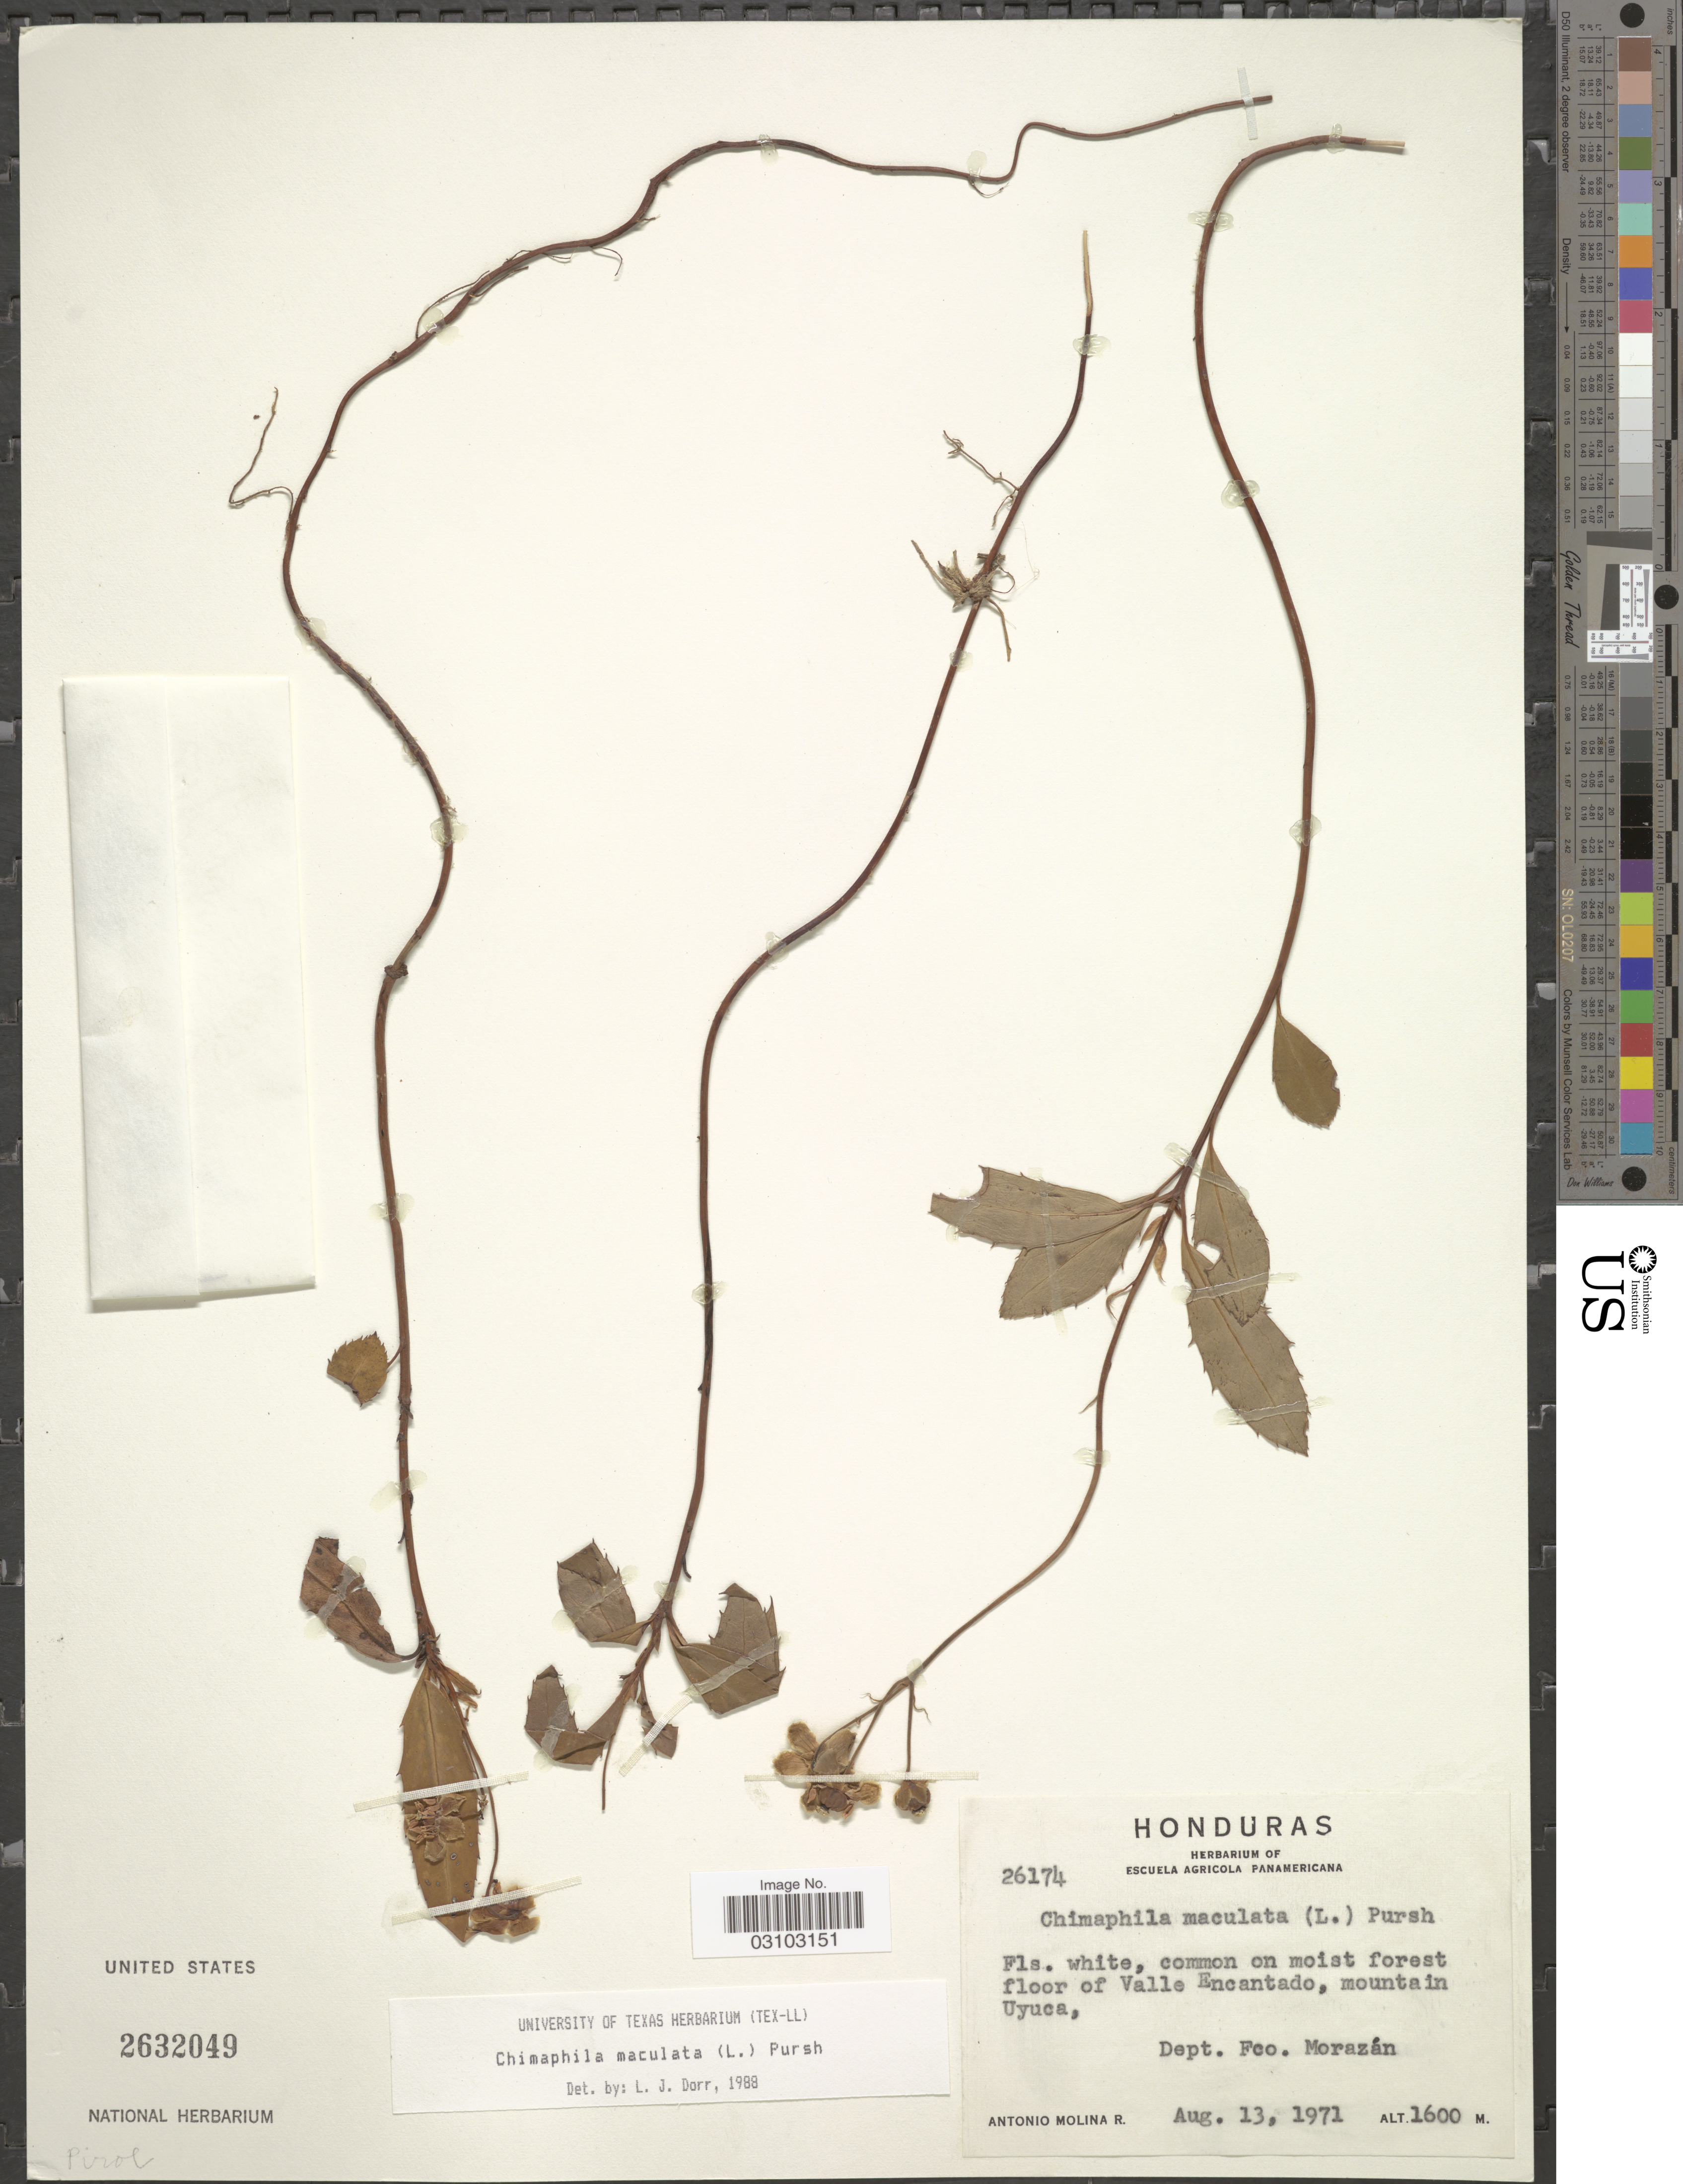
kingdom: Plantae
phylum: Tracheophyta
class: Magnoliopsida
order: Ericales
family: Ericaceae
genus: Chimaphila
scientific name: Chimaphila maculata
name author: (L.) Pursh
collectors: A. Molina R.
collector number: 26174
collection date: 1971-08-13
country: Honduras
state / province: Fco. Morazán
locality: Common on moist forest floor of Valle Encantado, mountain Uyuca, Dept. Fco. Morazán.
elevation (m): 1600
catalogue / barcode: US 2632049